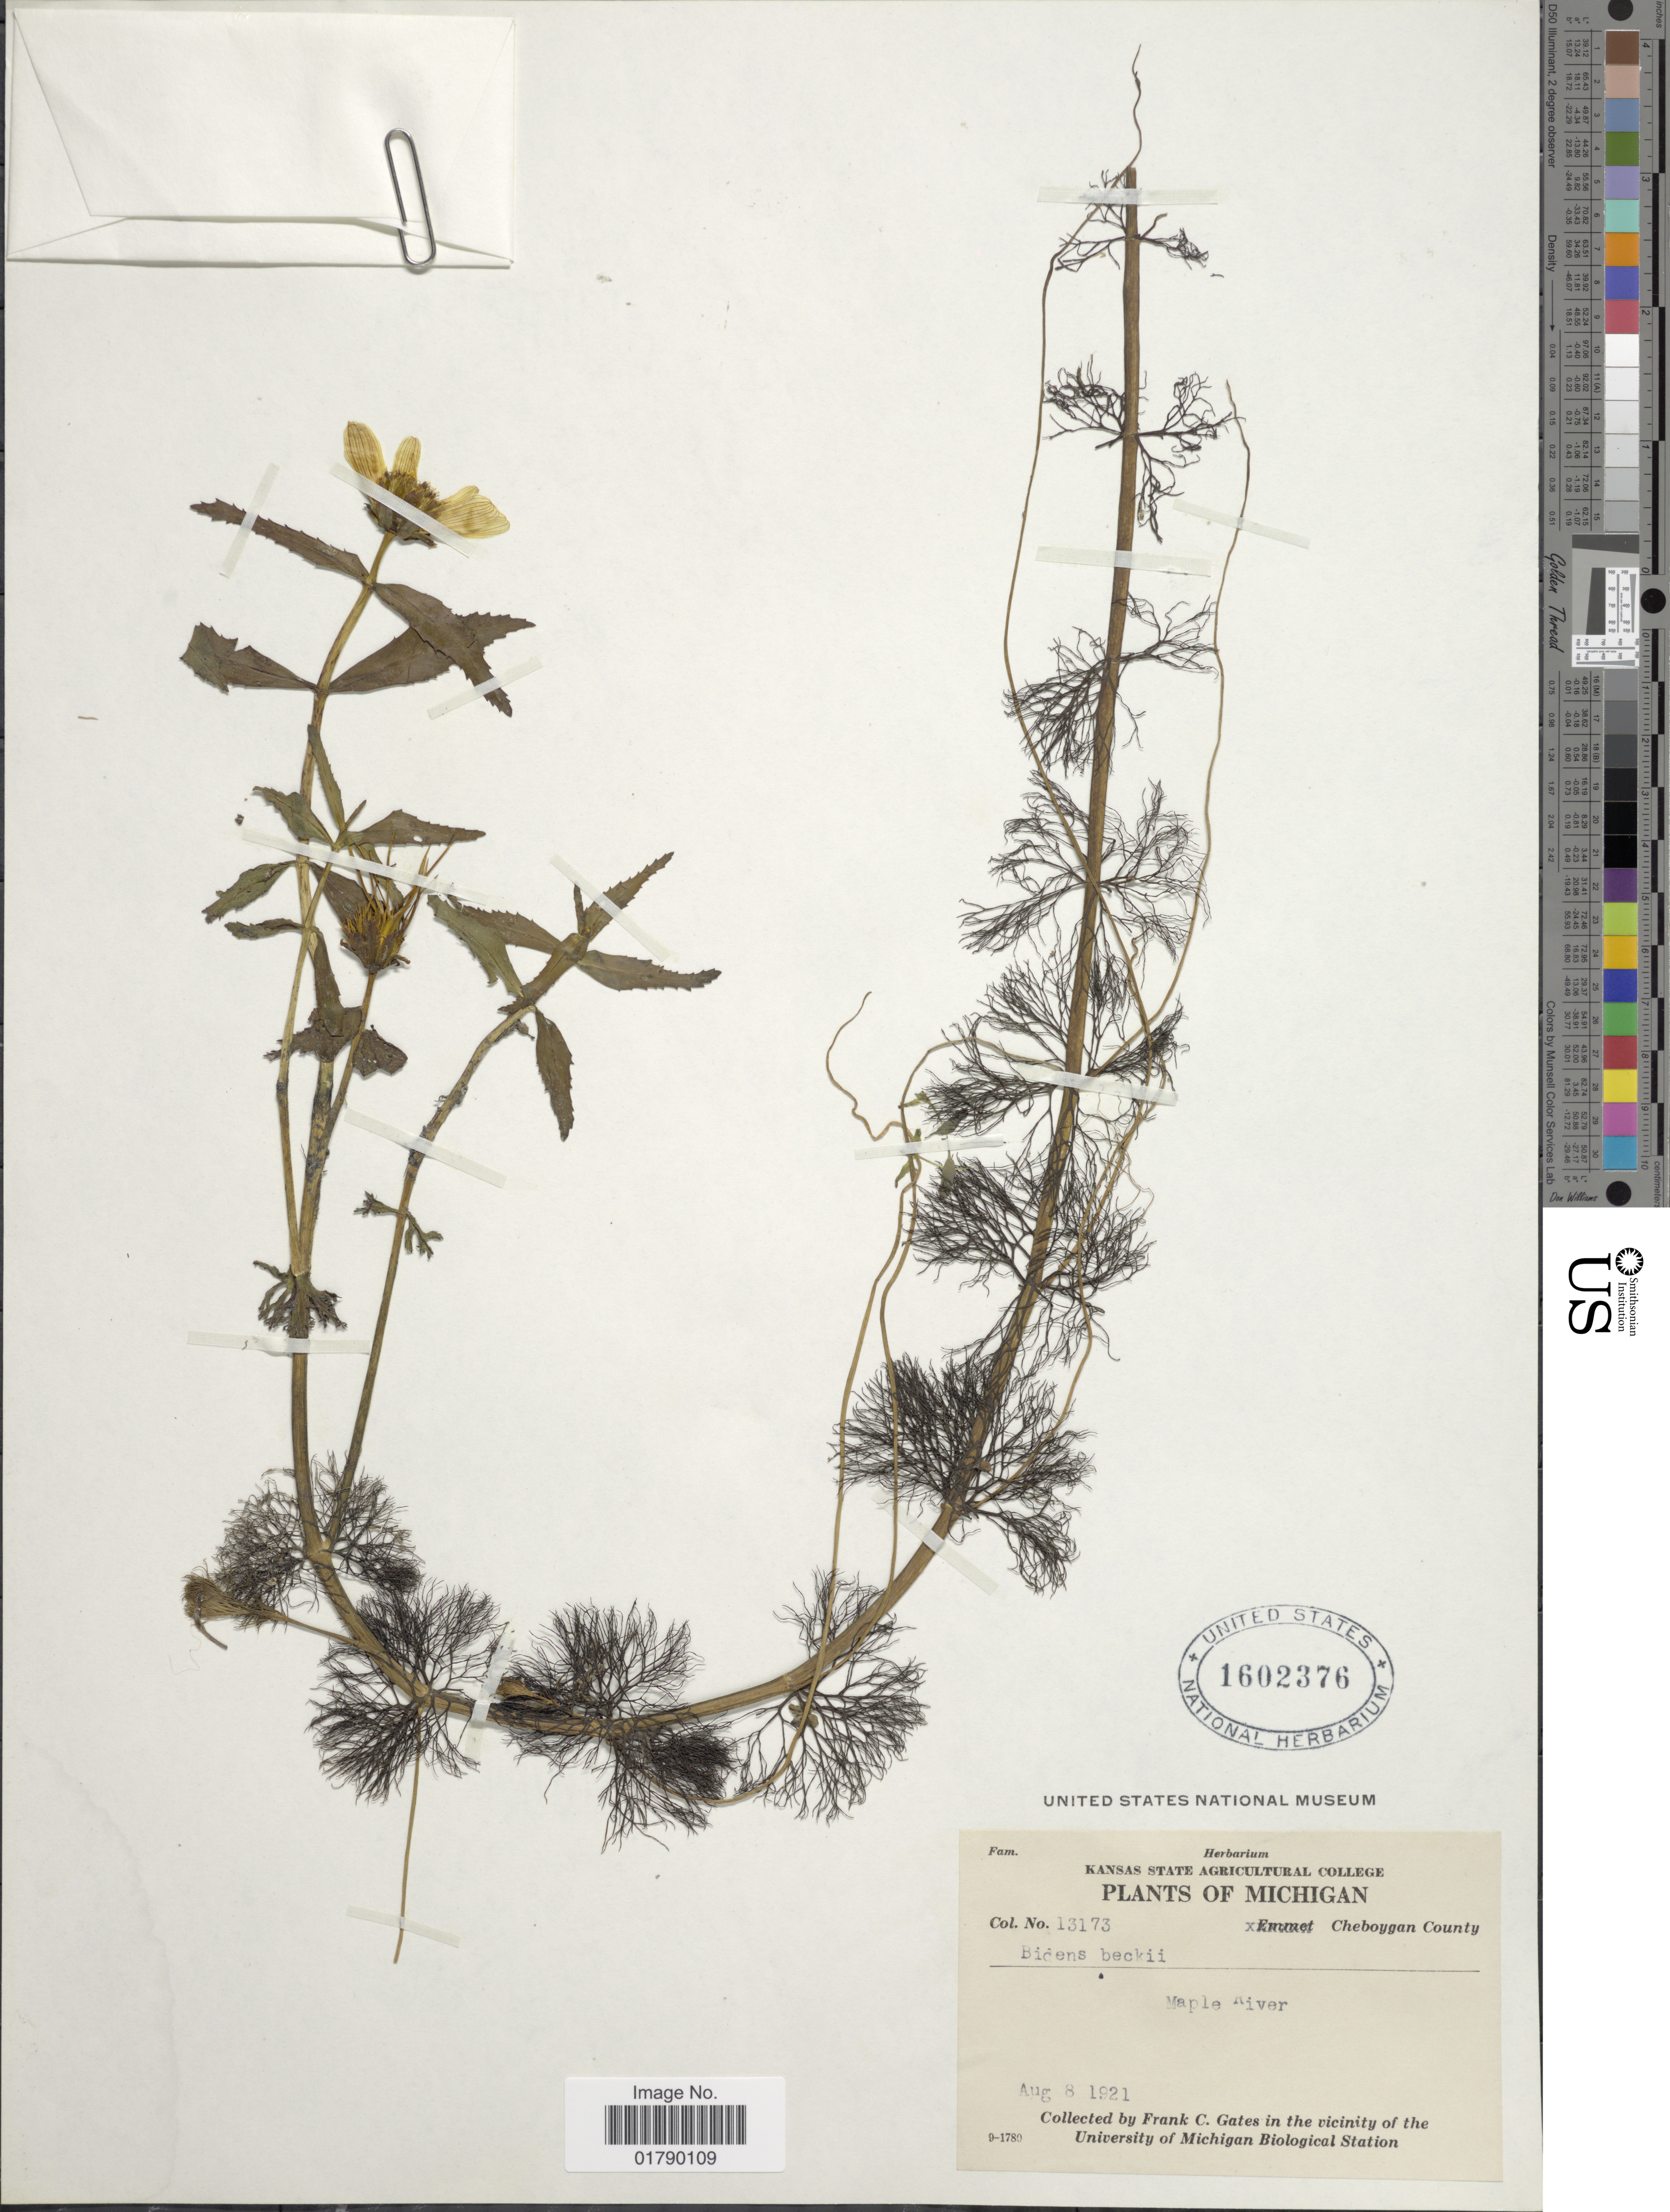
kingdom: Plantae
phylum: Tracheophyta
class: Magnoliopsida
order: Asterales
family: Asteraceae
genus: Megalodonta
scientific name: Megalodonta sp.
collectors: F. C. Gates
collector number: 13173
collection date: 1921-08-08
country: United States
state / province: Michigan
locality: Cheboygan County, Maple River, vicinity of the University of Michigan Biological Station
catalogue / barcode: US 1602376